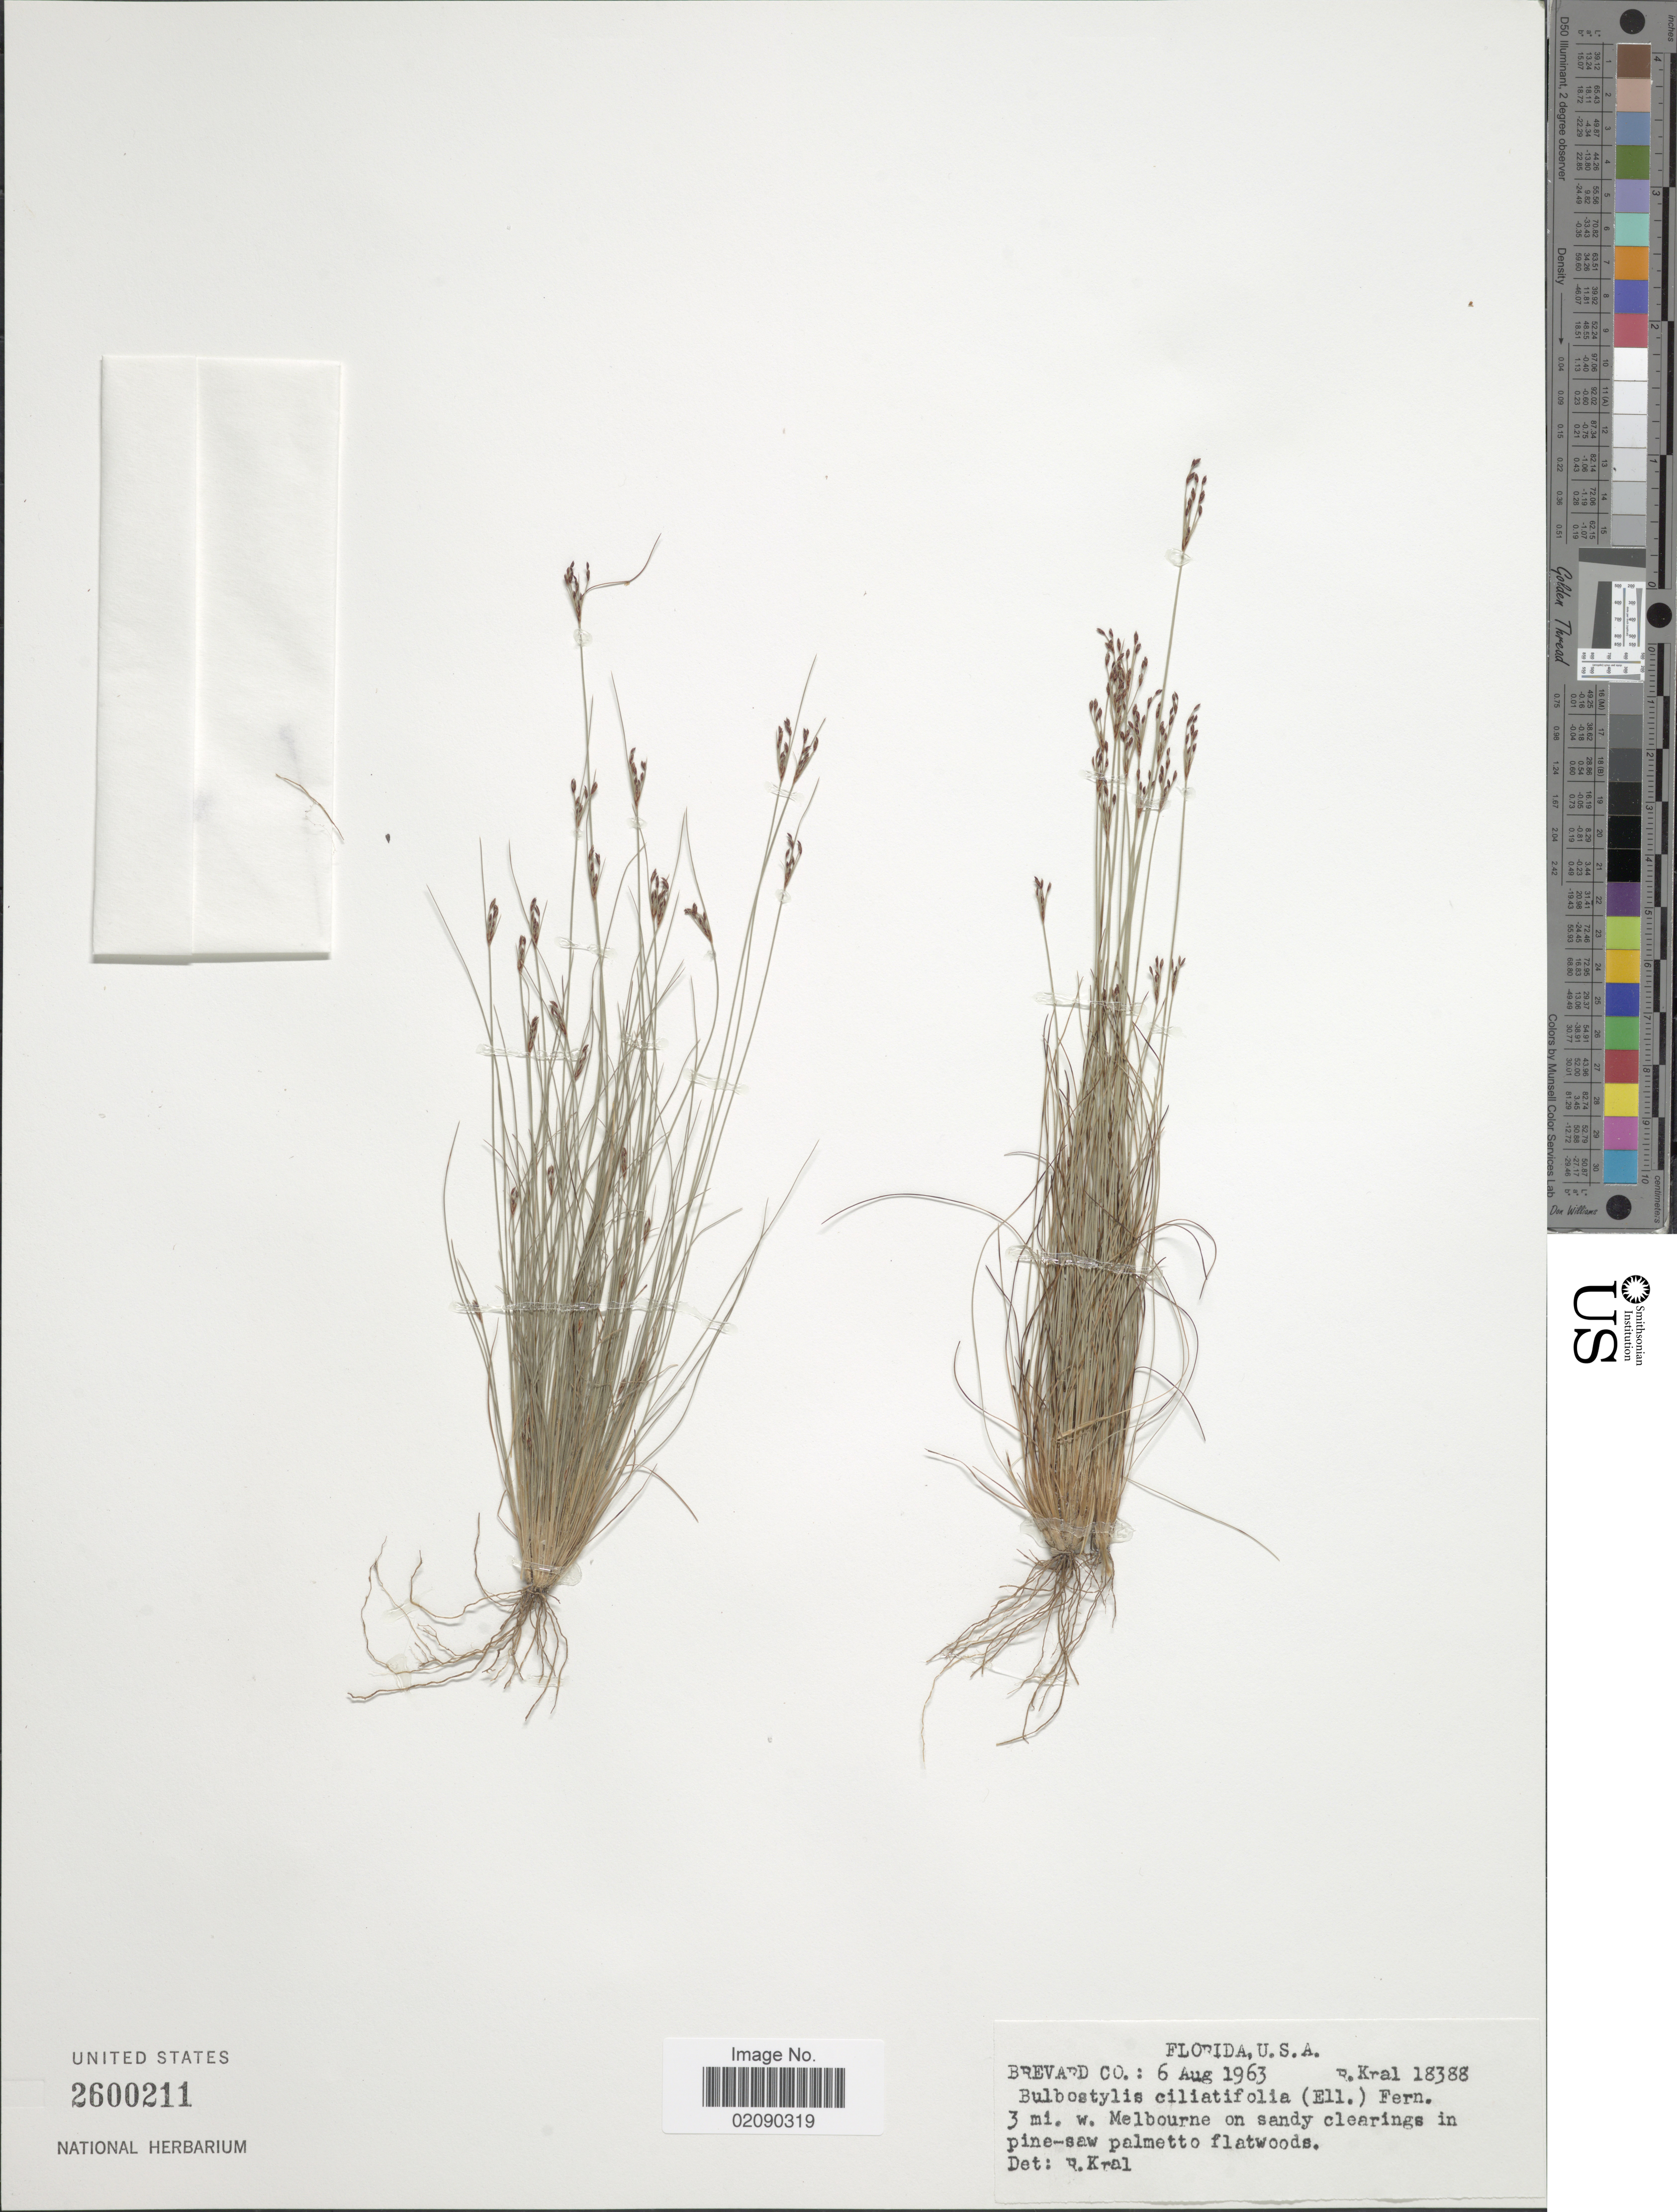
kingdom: Plantae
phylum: Tracheophyta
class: Liliopsida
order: Poales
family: Cyperaceae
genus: Bulbostylis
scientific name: Bulbostylis ciliatifolia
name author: (Elliott) Fernald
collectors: R. Kral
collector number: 18388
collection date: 1963-08-06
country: United States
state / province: Florida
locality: Brevard Co. 3 mi. w. Melbourne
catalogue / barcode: US 2600211